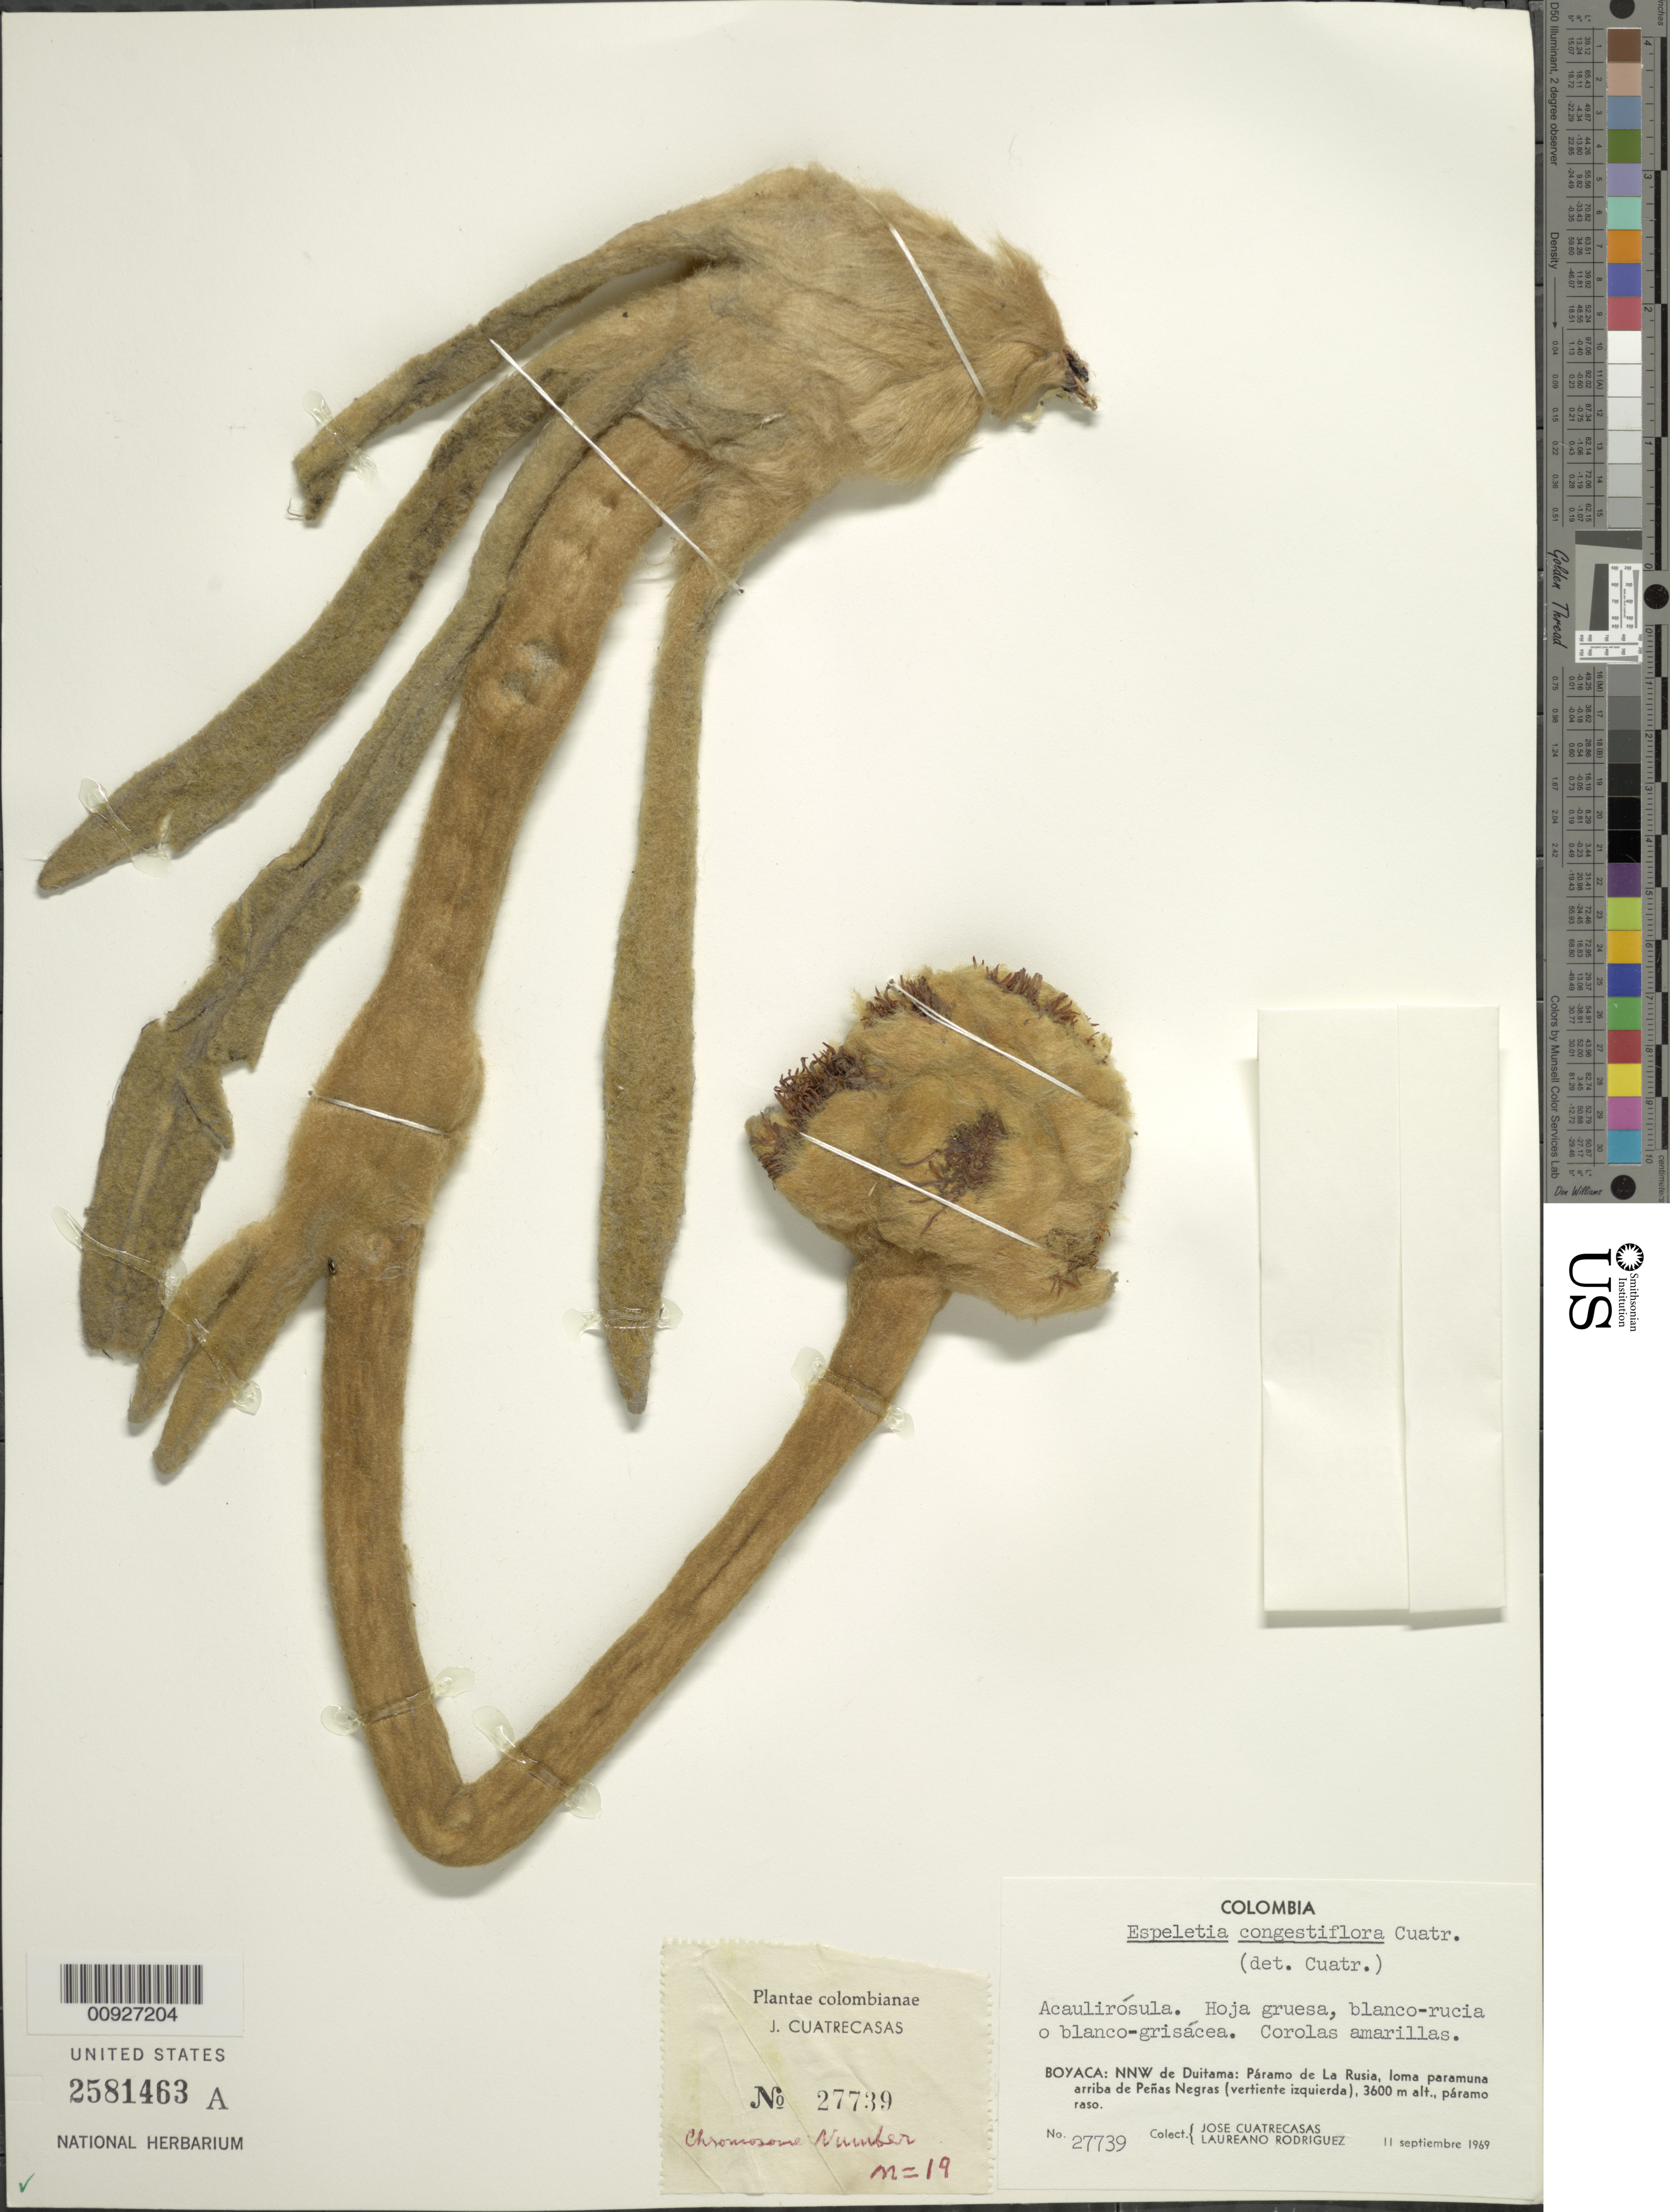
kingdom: Plantae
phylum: Tracheophyta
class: Magnoliopsida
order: Asterales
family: Asteraceae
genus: Espeletia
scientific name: Espeletia congestiflora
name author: Cuatrec.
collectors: J. Cuatrecasas & L. Rodriguez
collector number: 27739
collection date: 1969-09-11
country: Colombia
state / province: Boyacá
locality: Páramo de La Rusia. NNW de Duitama: Páramo de La Rusia, loma paramuna arriba de Peñas Negras (vertiente izquierda).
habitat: Páramo raso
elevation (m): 3600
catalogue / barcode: US 2581463A